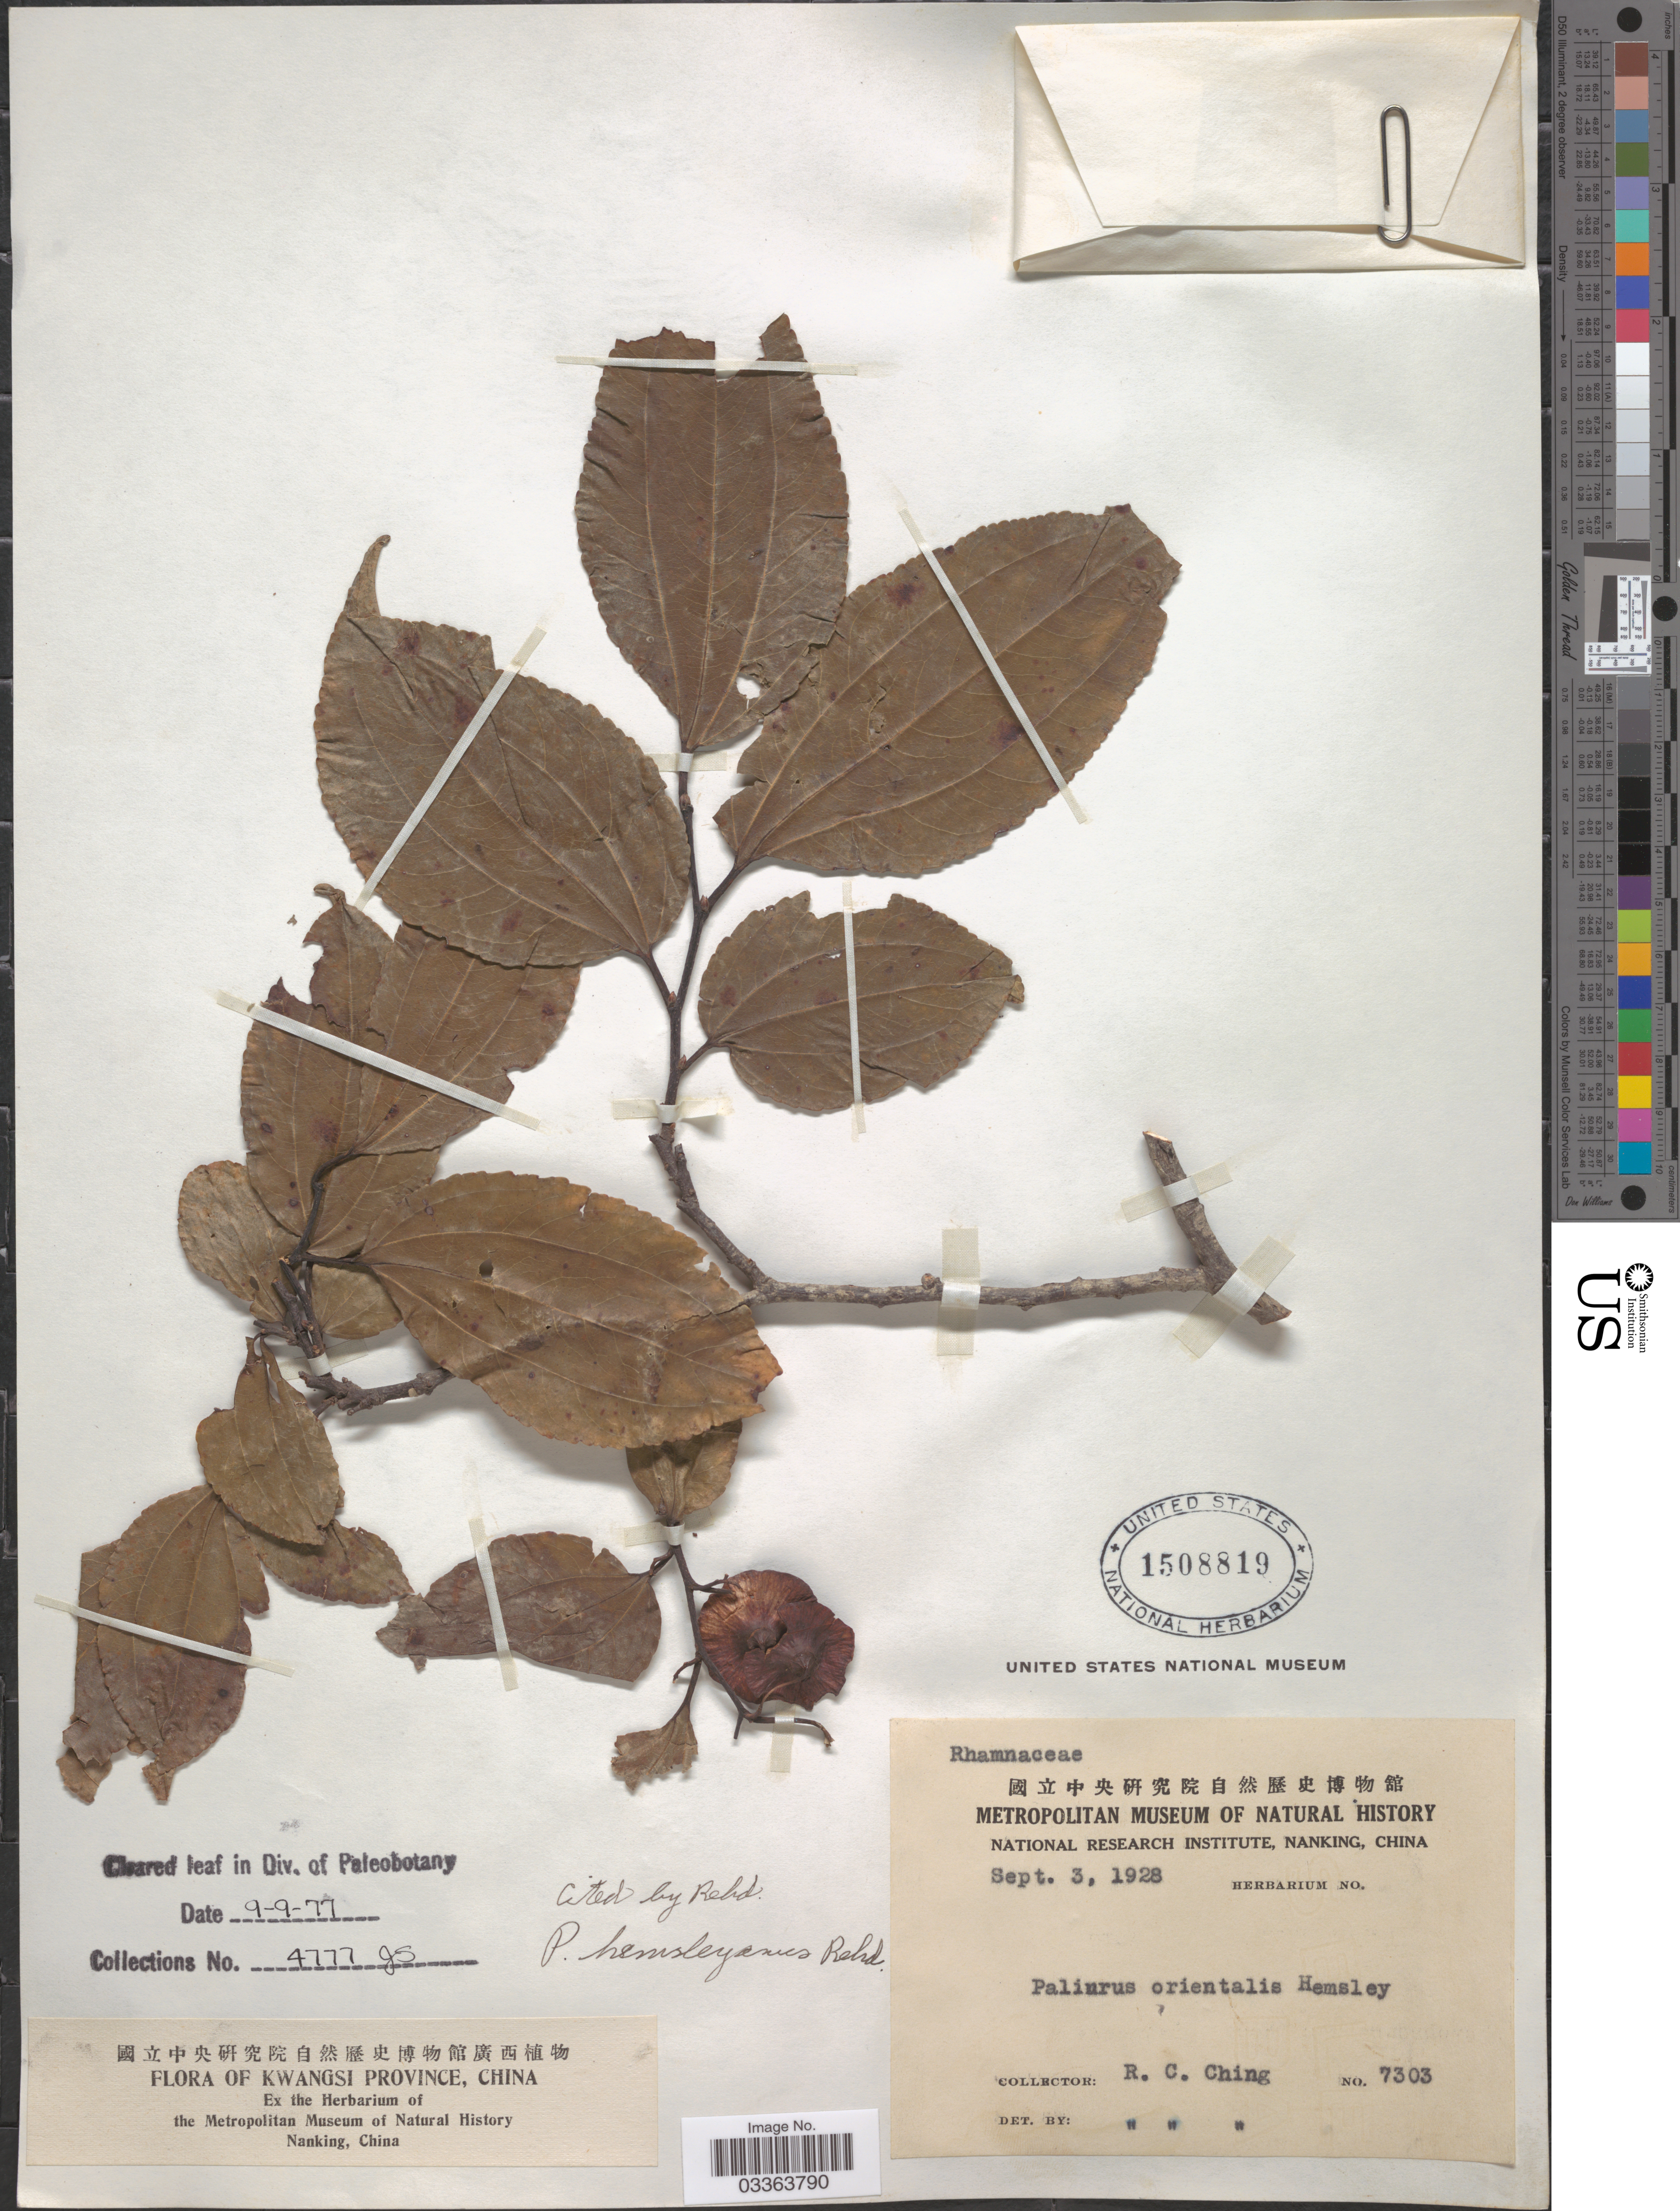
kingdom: Plantae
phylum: Tracheophyta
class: Magnoliopsida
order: Rosales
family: Rhamnaceae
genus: Paliurus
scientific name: Paliurus hemsleyanus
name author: Rehder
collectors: R. C. Ching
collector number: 7303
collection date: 1928-09-03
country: China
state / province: Guangxi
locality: Kwangsi Province.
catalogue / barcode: US 1508819